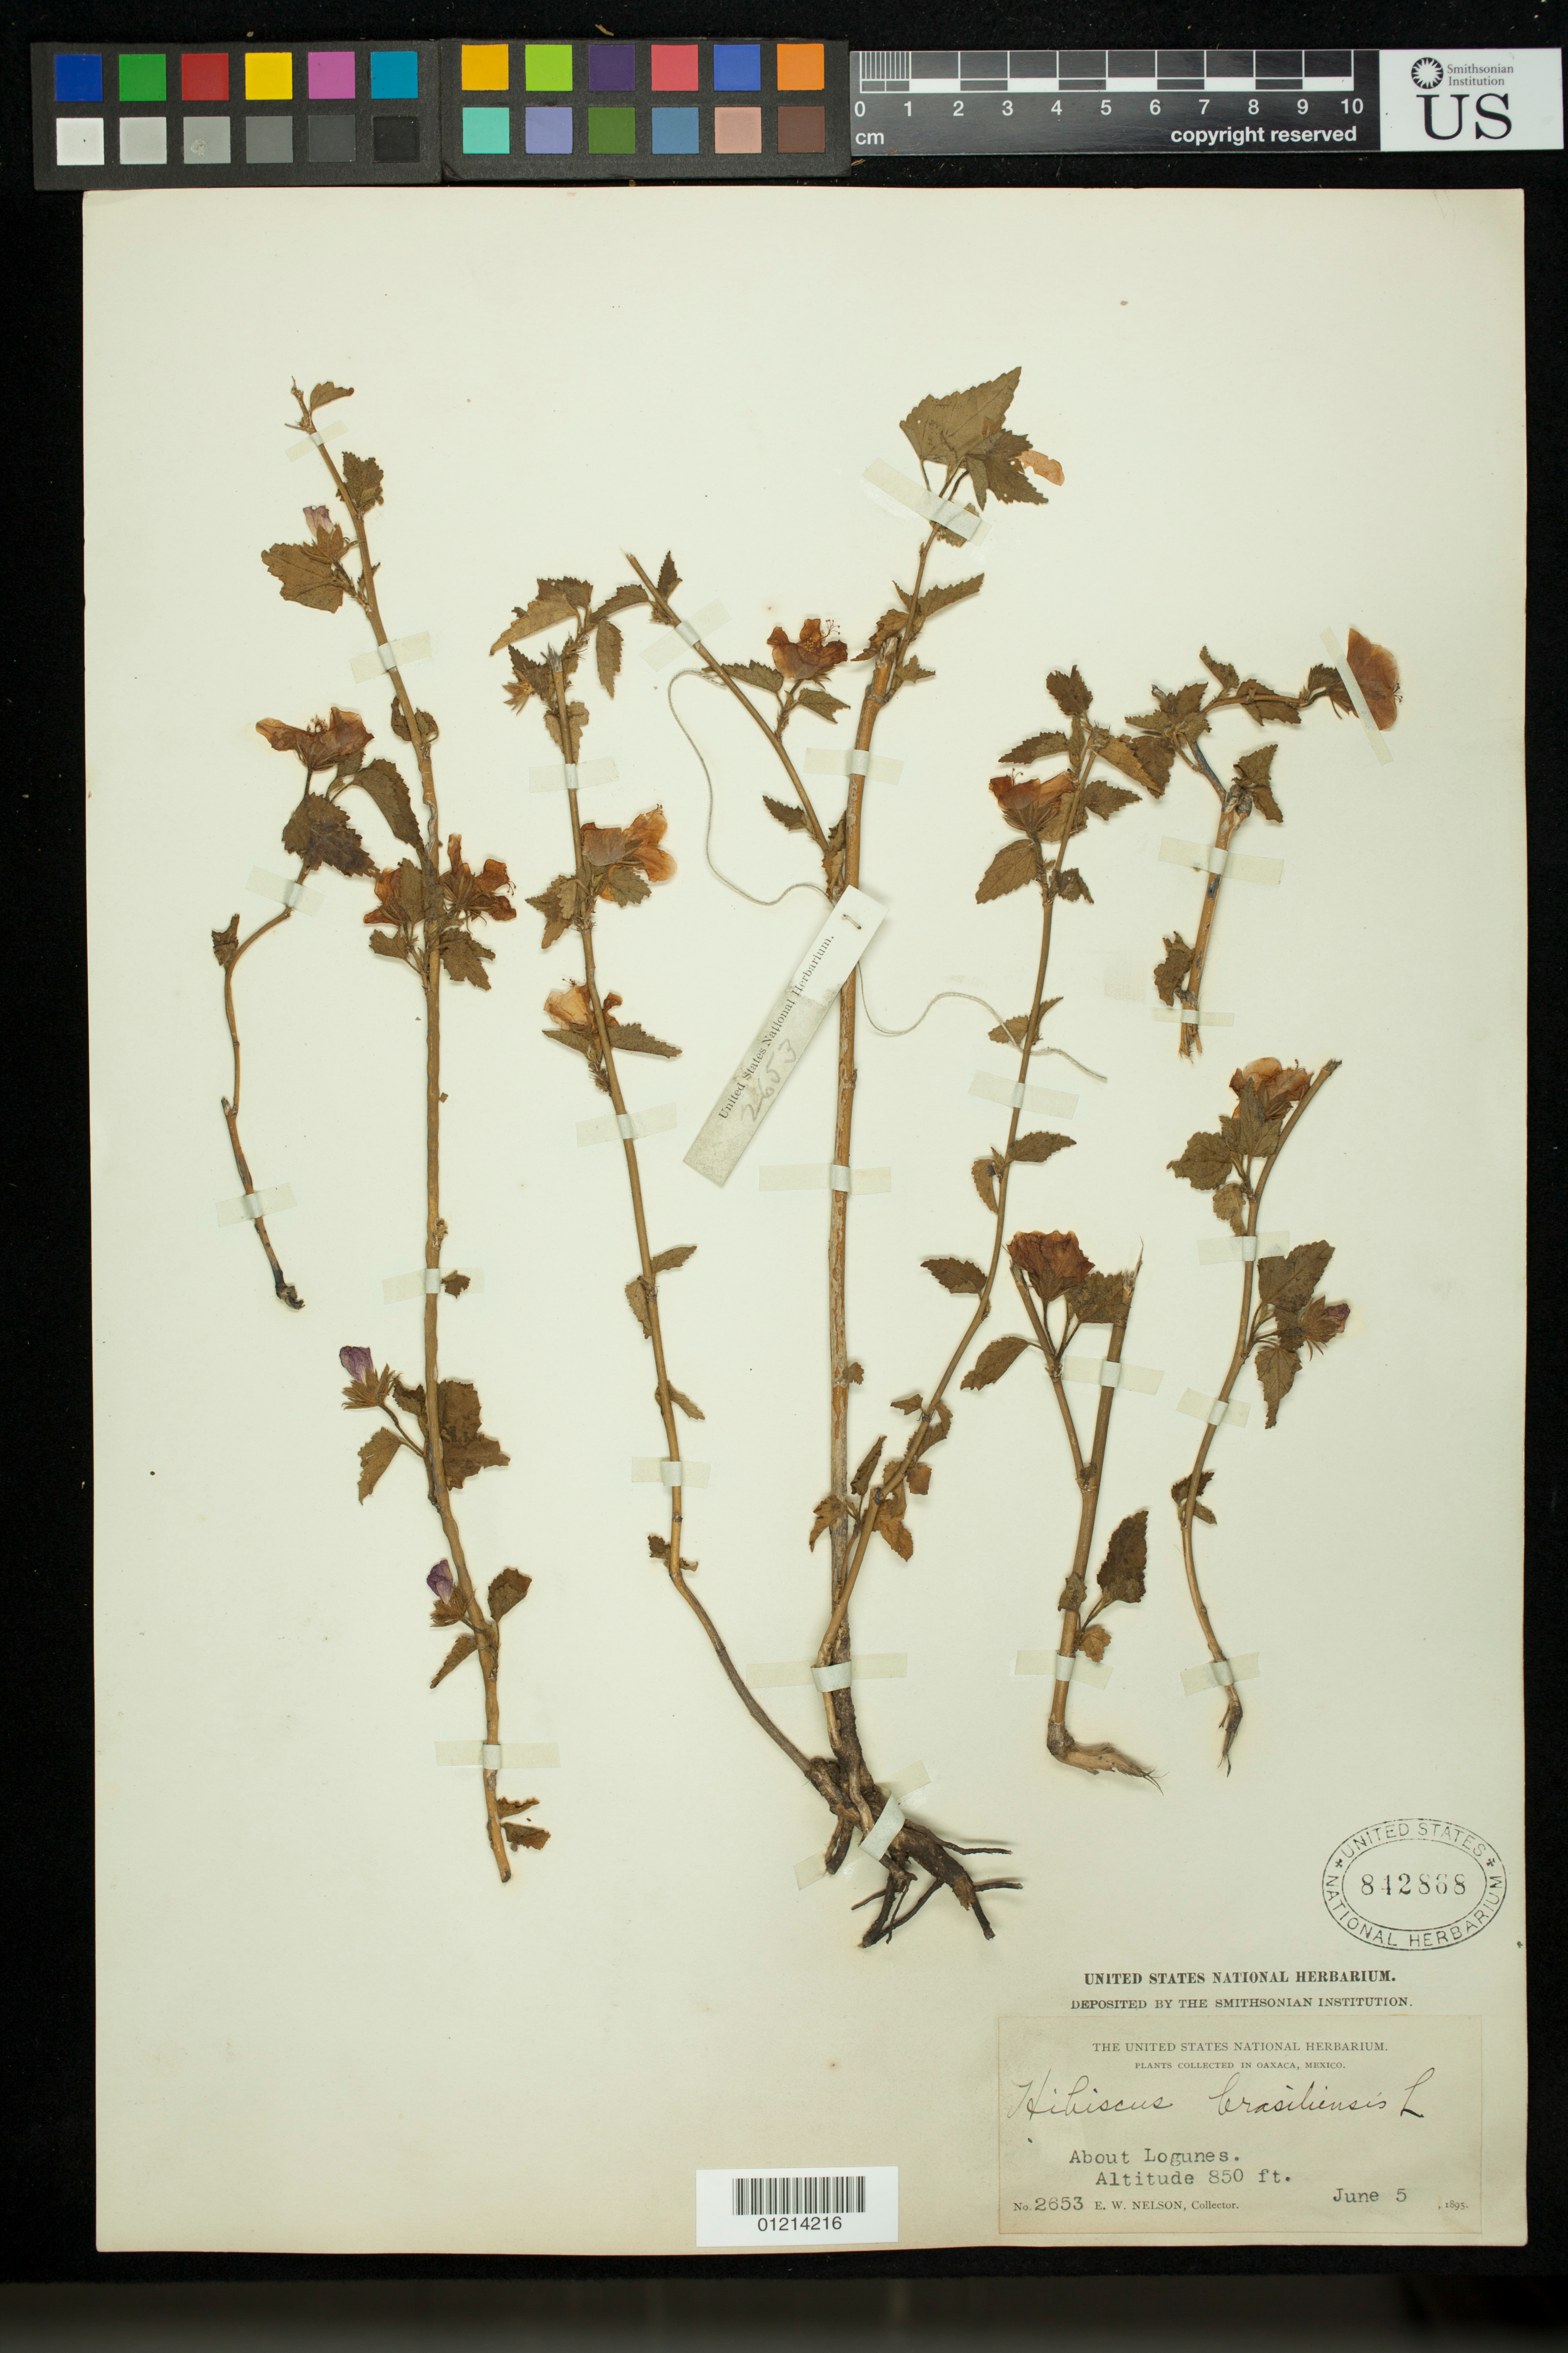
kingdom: Plantae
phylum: Tracheophyta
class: Magnoliopsida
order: Malvales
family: Malvaceae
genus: Hibiscus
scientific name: Hibiscus phoeniceus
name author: Jacq.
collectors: E. W. Nelson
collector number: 2653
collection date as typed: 05 Jun 1895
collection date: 1895-06-05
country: Mexico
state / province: Oaxaca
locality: About Logunes.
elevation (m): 259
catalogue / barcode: US 842868